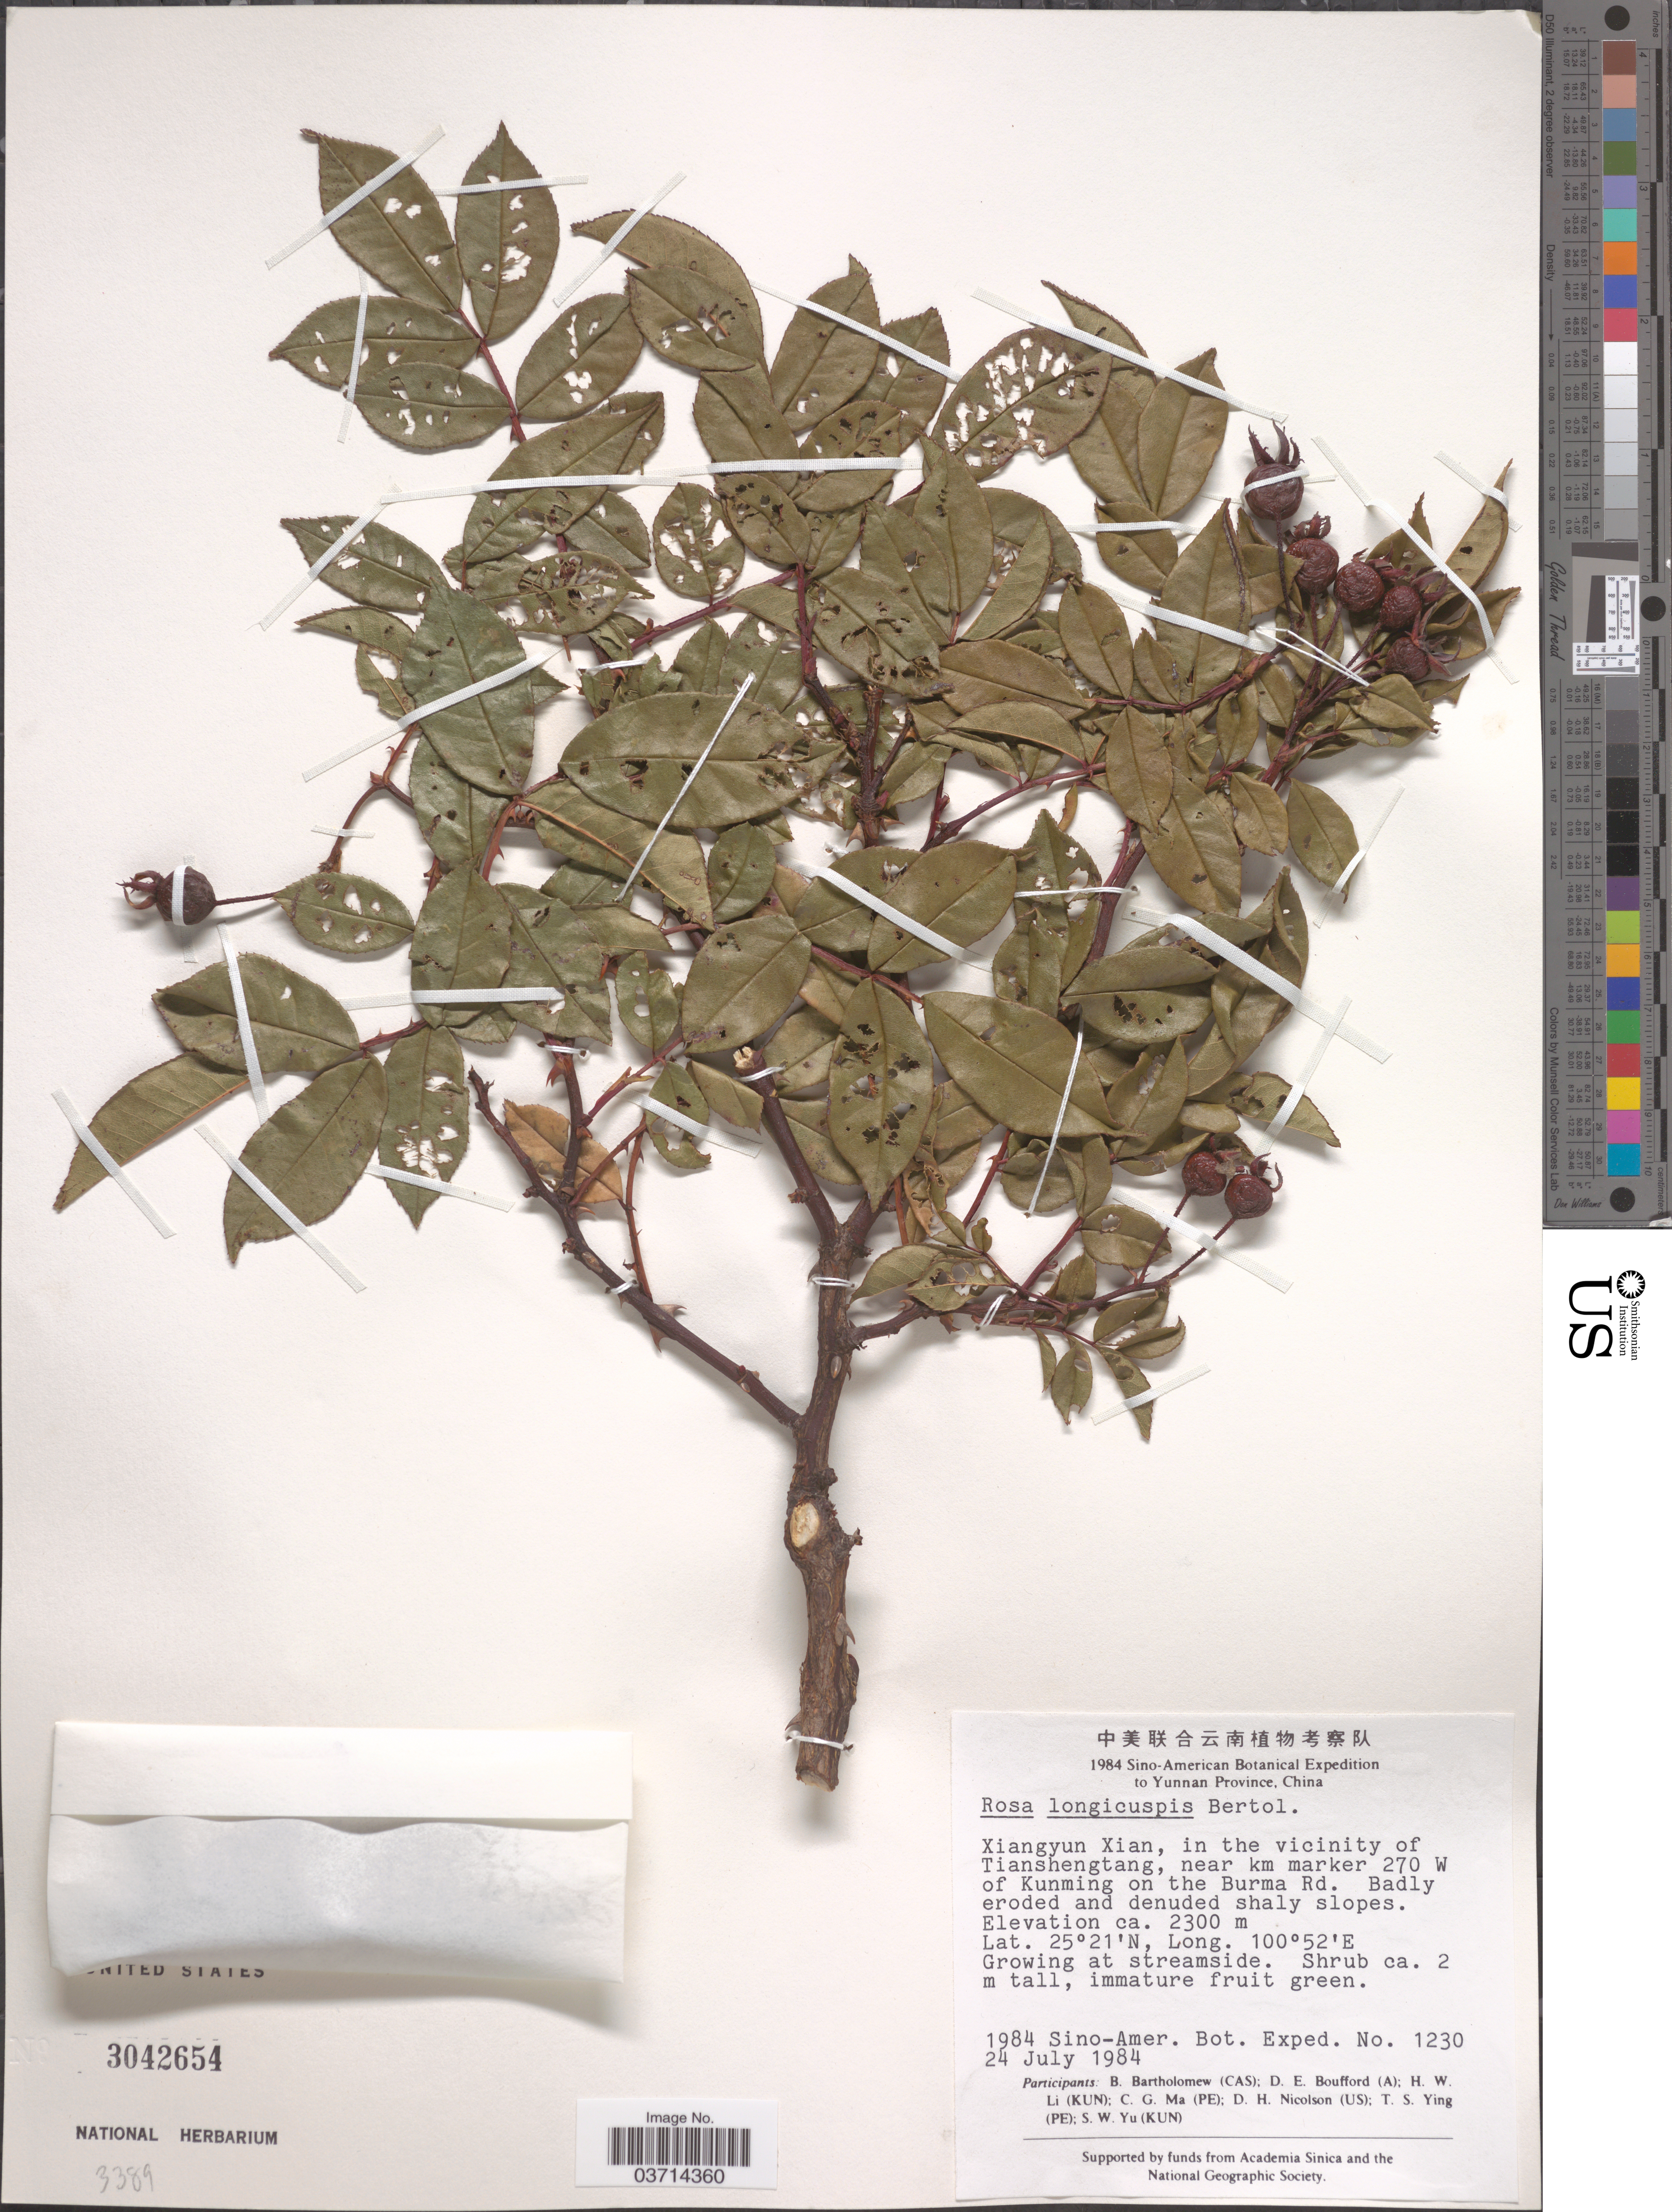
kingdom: Plantae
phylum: Tracheophyta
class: Magnoliopsida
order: Rosales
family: Rosaceae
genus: Rosa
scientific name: Rosa moschata subsp. longicuspis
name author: (Bertol.) Cardot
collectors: Sino-Amer. Bot. Exped. 1984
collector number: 1230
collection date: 1984-07-24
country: China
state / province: Yunnan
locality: Xiangyun Xian, in the vicinity of Tianshengtang, near km marker 270 W of Kunming on the Burma Rd.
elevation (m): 2300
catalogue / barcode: US 3042654